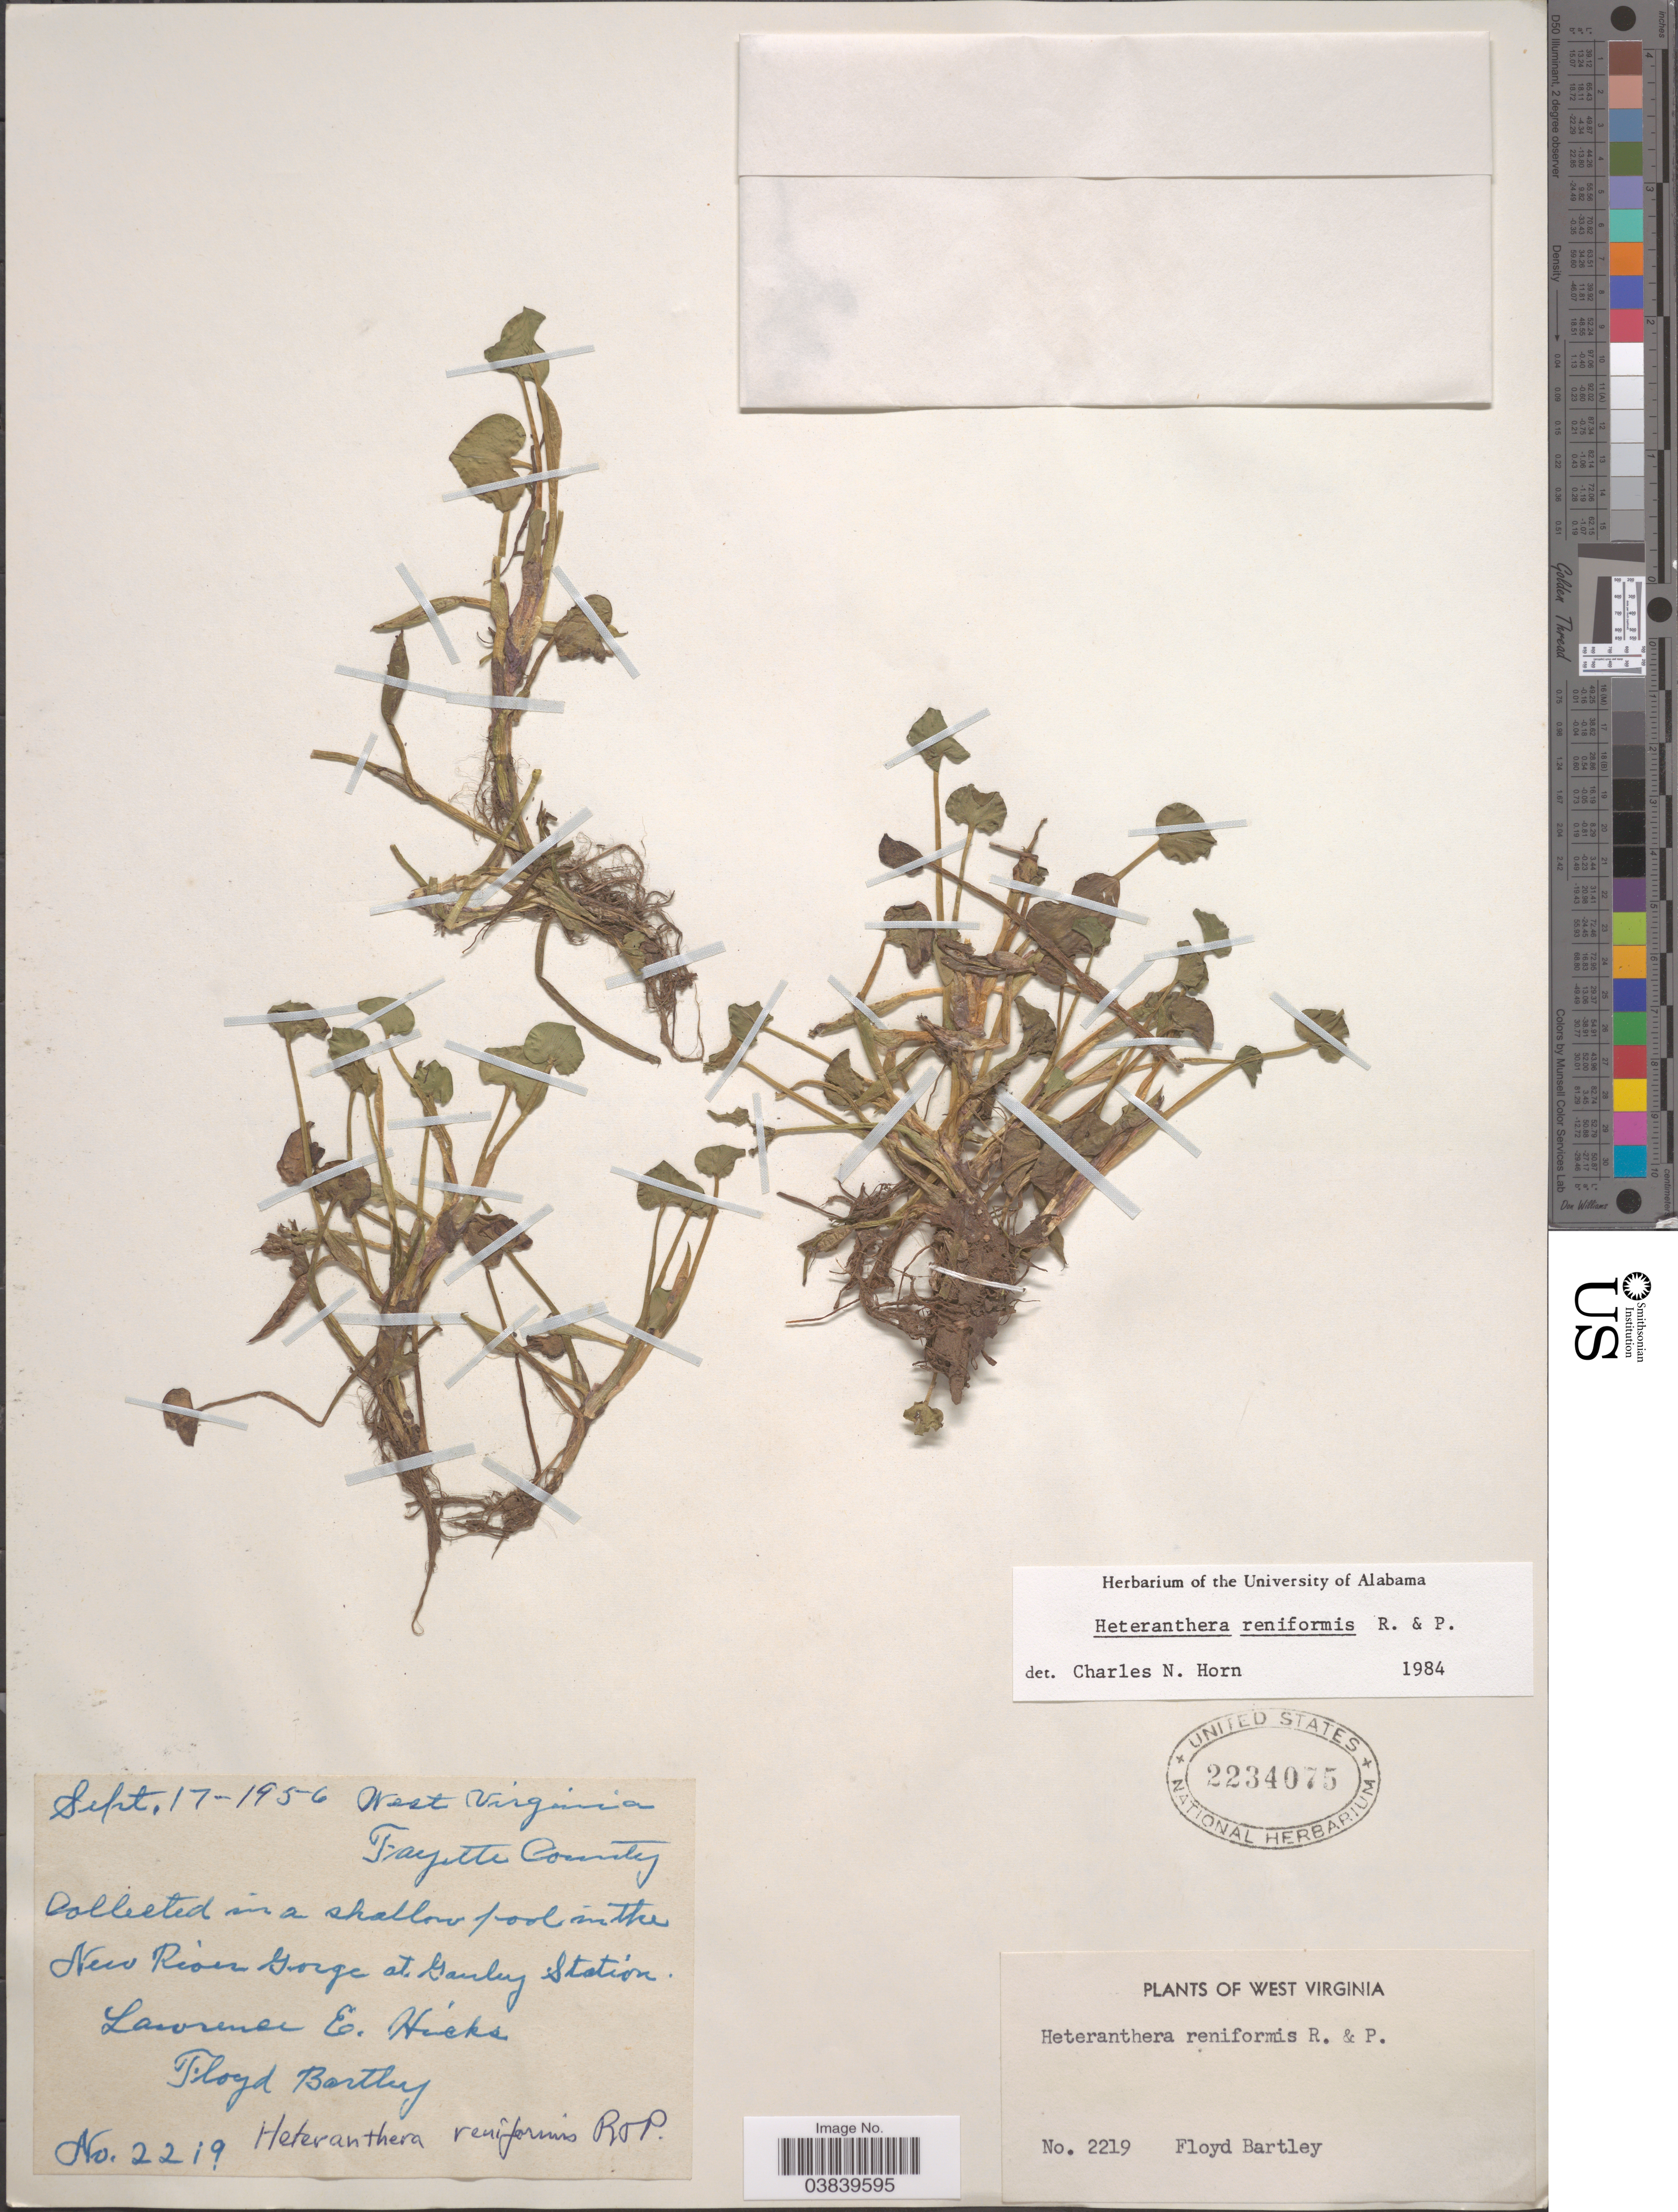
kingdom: Plantae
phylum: Tracheophyta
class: Liliopsida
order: Commelinales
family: Pontederiaceae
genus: Heteranthera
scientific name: Heteranthera reniformis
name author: Ruiz & Pav.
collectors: F. Bartley & L. E. Hicks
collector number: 2219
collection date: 1956-09-17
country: United States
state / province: West Virginia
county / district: Fayette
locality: Fayette County. In the New River Gorge at Ganley Station.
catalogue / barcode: US 2234075